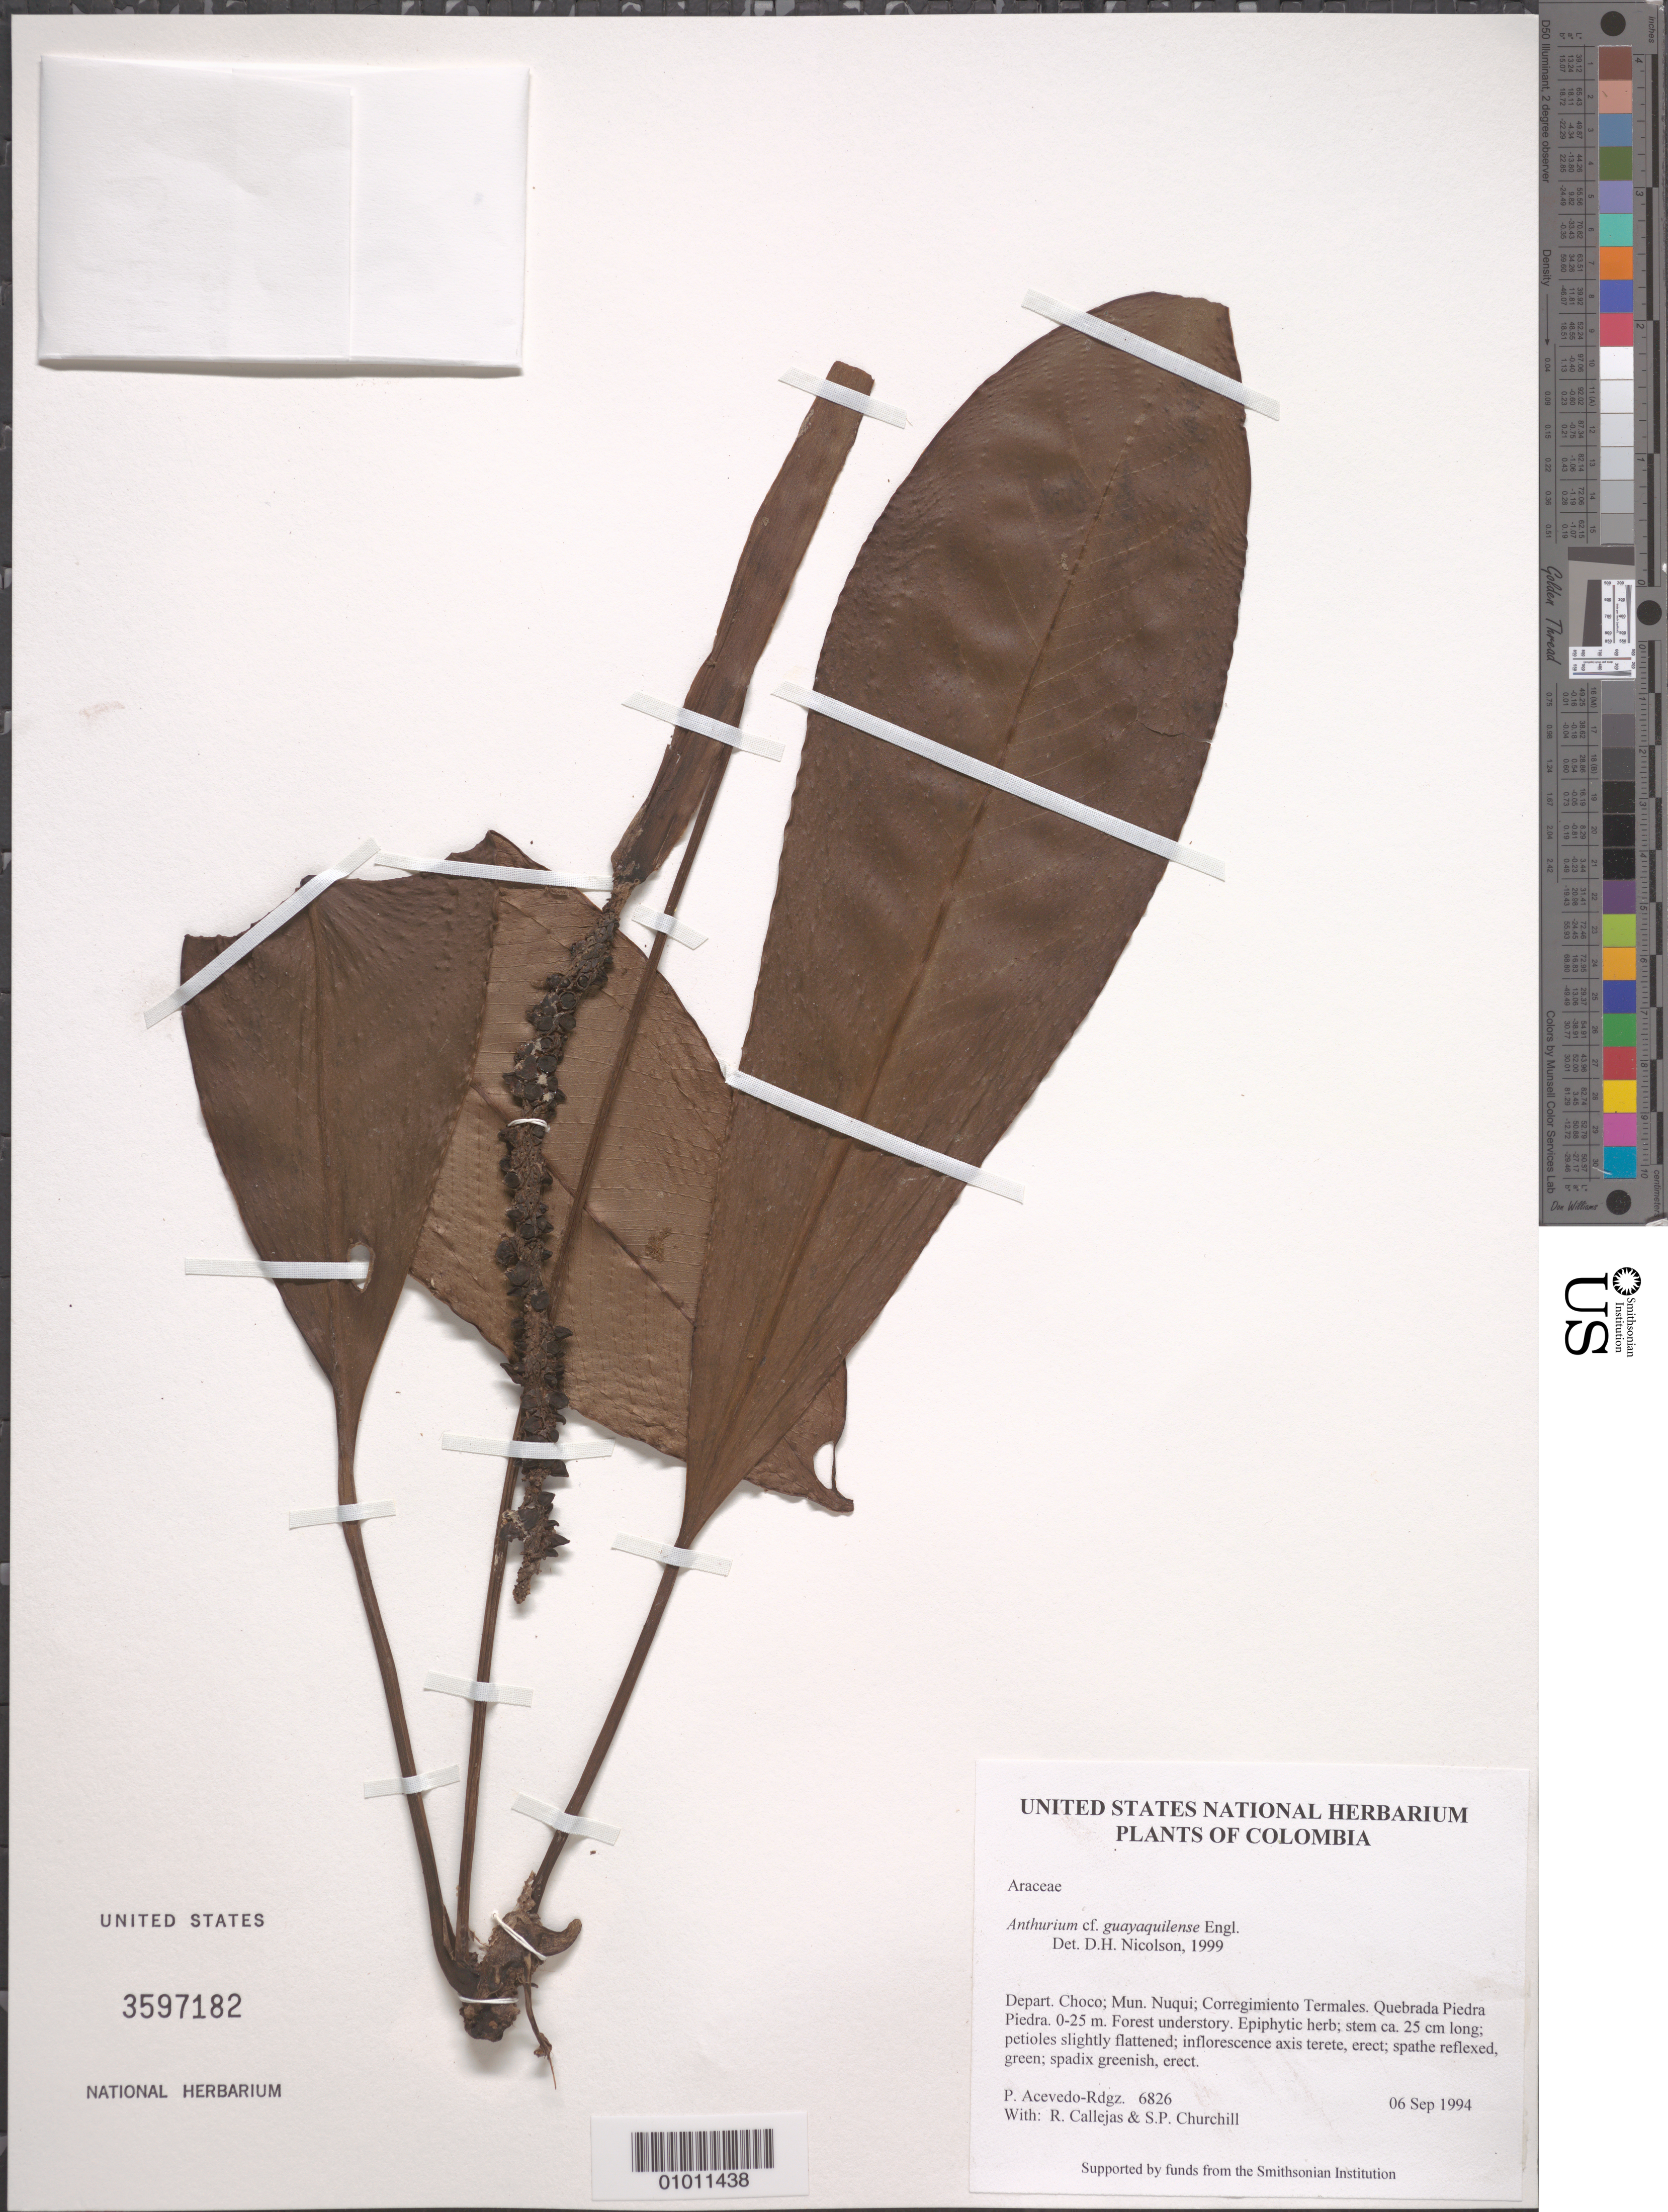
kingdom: Plantae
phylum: Tracheophyta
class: Liliopsida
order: Alismatales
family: Araceae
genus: Anthurium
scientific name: Anthurium guayaquilense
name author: Engl.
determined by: Nicolson, Dan H.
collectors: P. Acevedo-Rodr., R. Callejas & S. Churchill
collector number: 6826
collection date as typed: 06 Sep 1994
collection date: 1994-09-06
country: Colombia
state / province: Chocó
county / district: Nuqui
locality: Depart. Choco; Mun. Nuqui; Corregimiento Termales. Quebrada Piedra Piedra.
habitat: Forest understory.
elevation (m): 0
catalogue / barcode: US 3597182